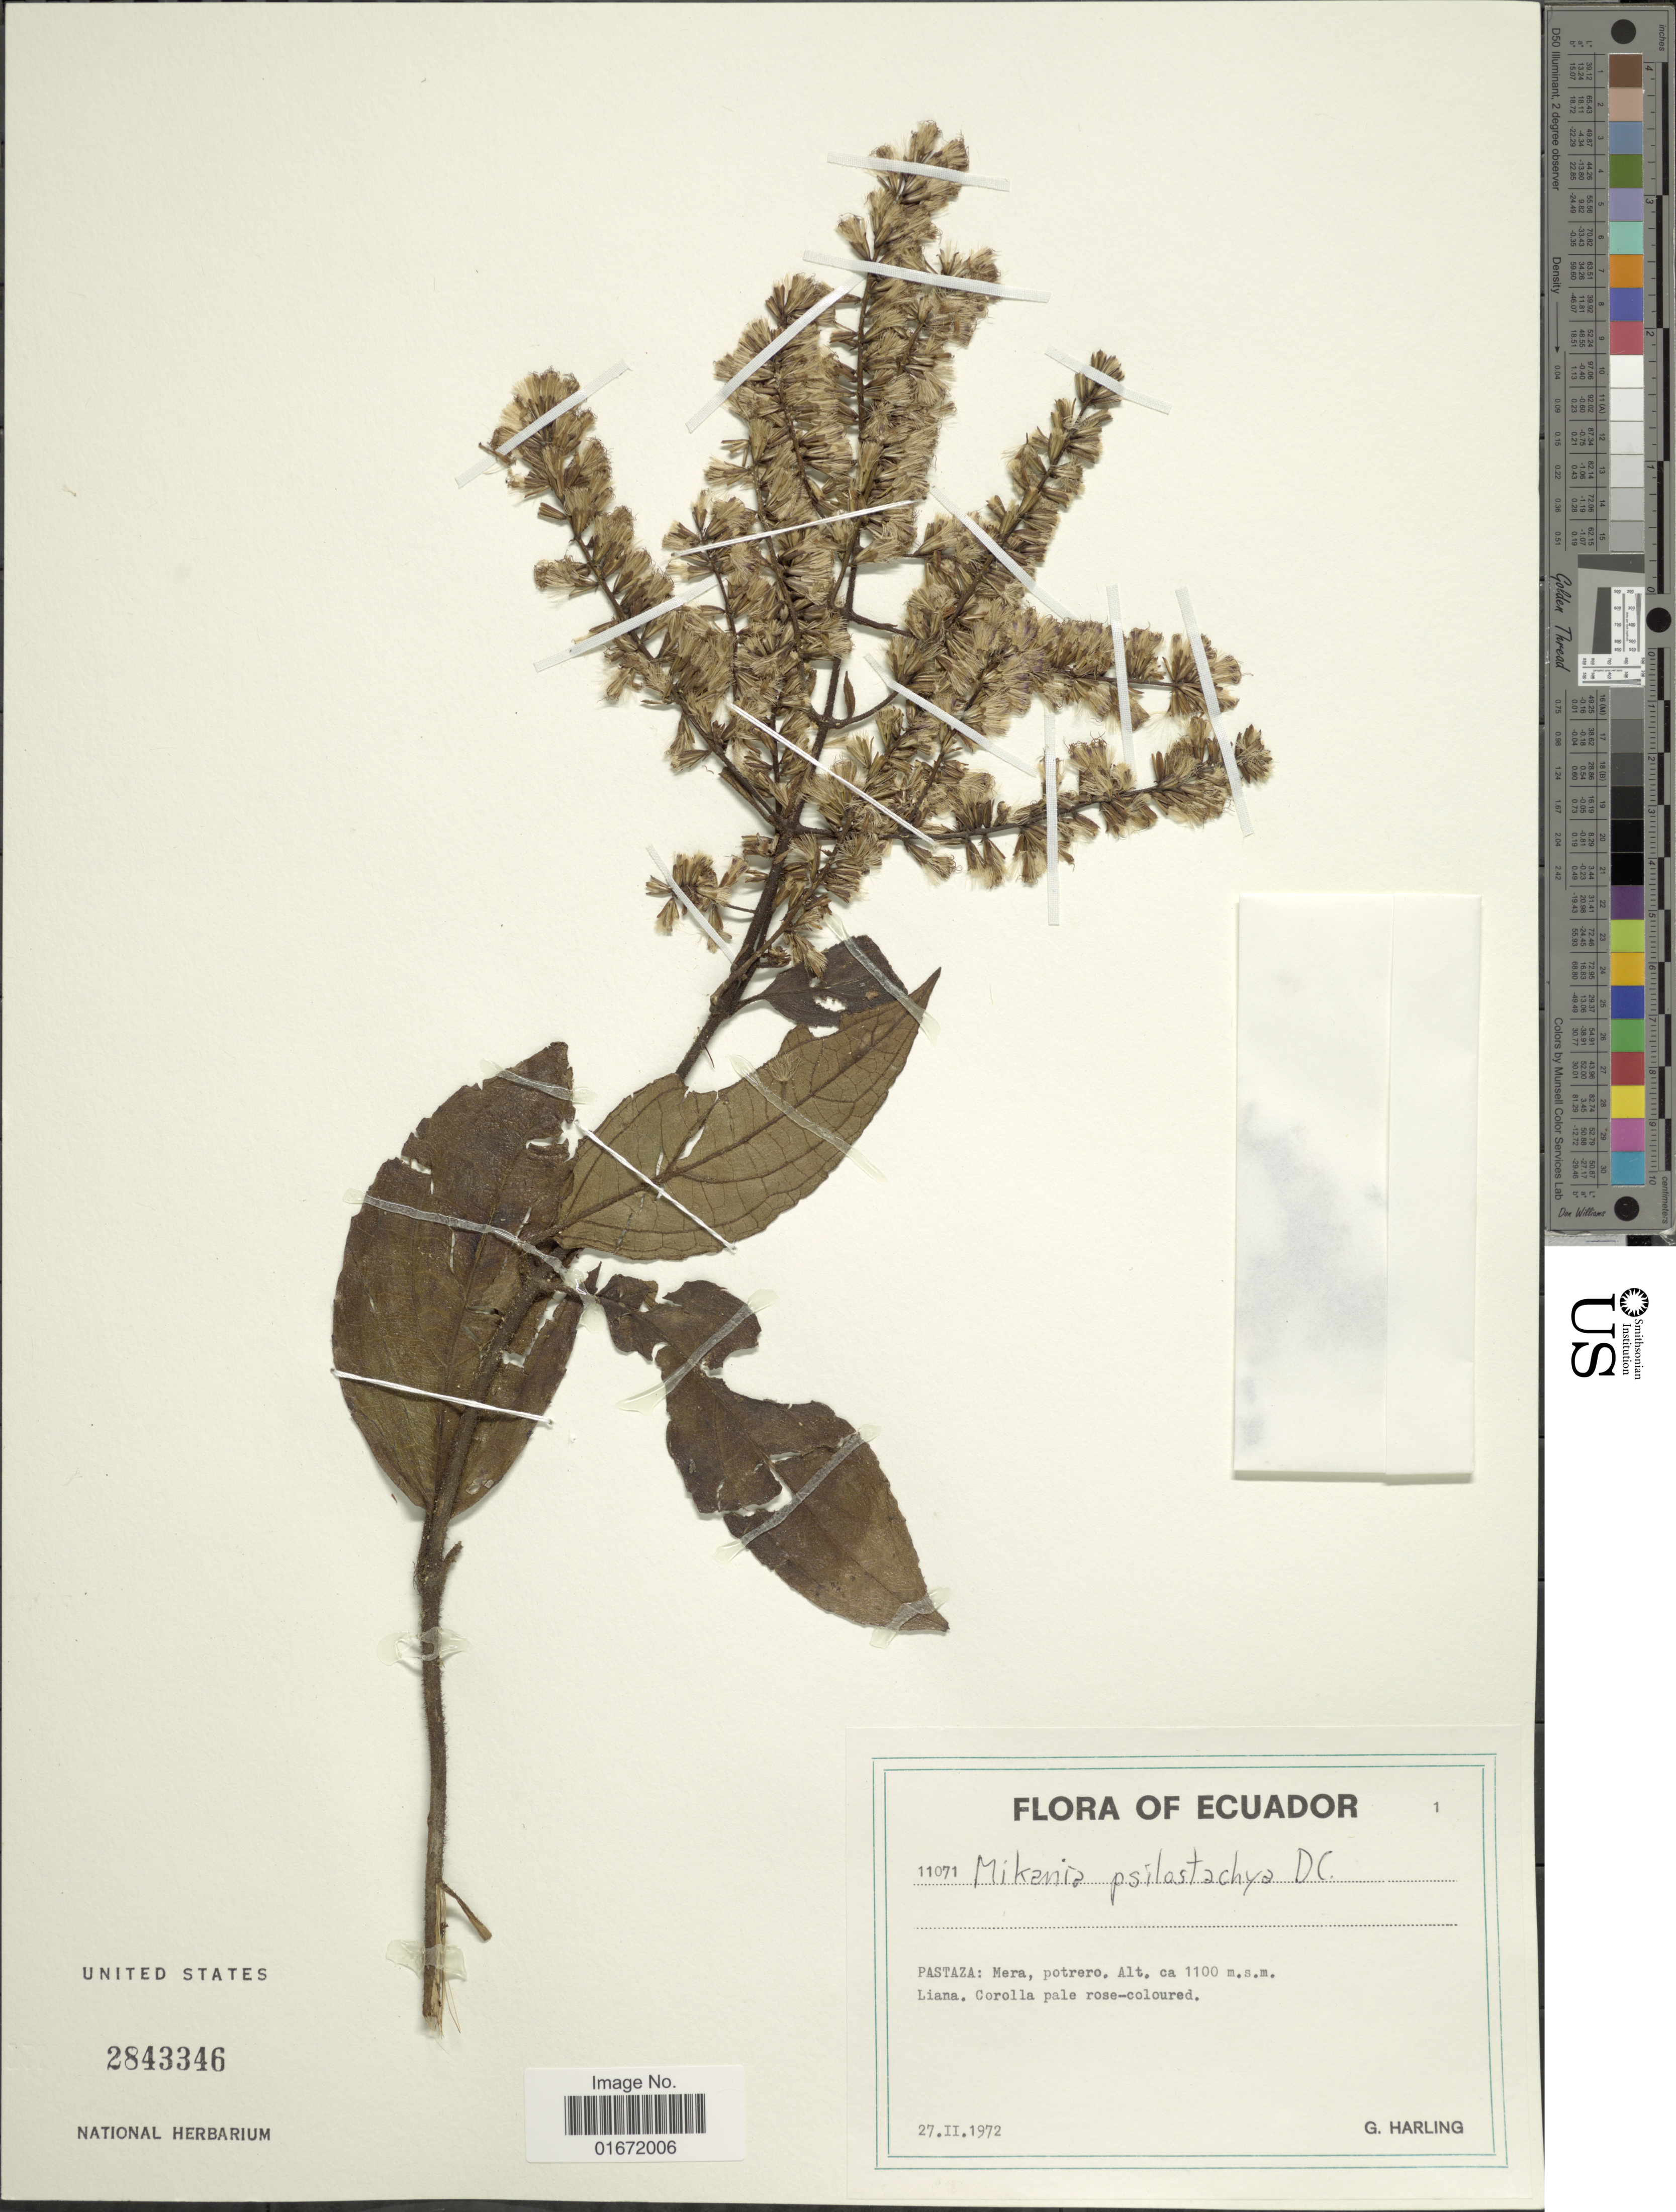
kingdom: Plantae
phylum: Tracheophyta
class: Magnoliopsida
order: Asterales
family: Asteraceae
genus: Mikania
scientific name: Mikania psilostachya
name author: DC.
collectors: G. Harling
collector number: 11071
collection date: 1972-02-27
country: Ecuador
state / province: Pastaza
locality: Pastaza: Mera, potrero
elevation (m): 1100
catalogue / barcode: US 2843346